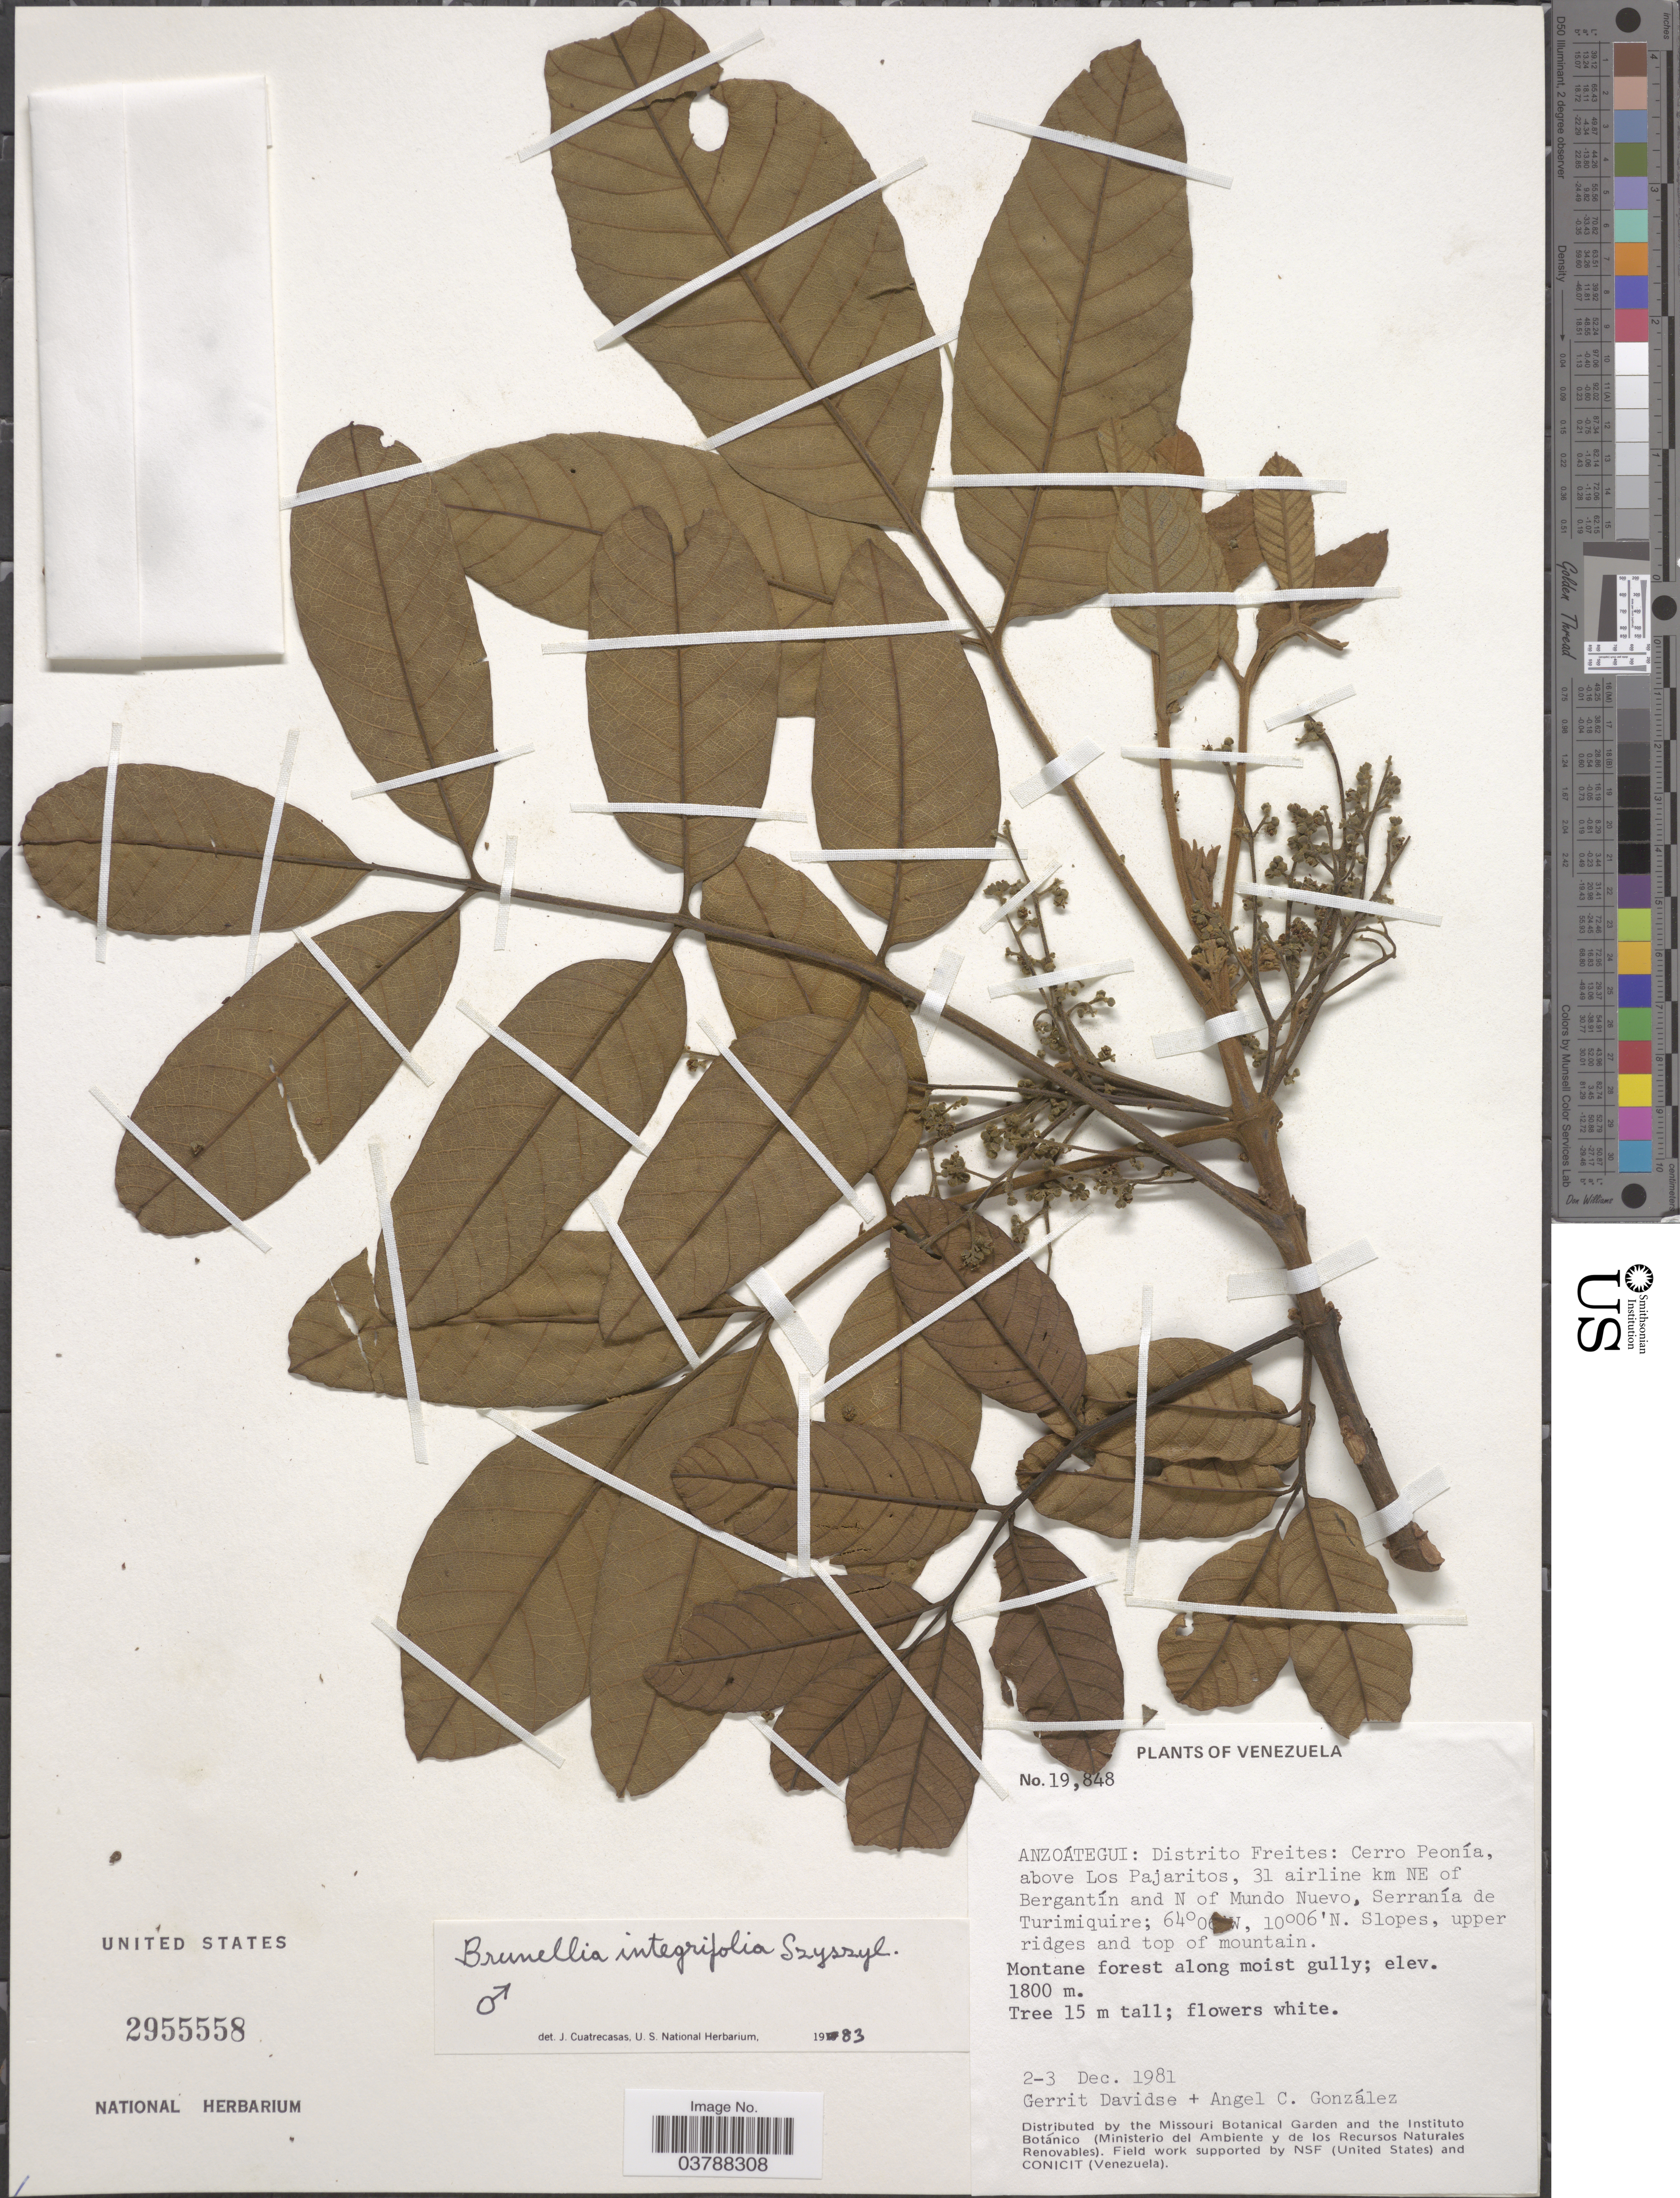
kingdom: Plantae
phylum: Tracheophyta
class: Magnoliopsida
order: Oxalidales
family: Brunelliaceae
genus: Brunellia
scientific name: Brunellia integrifolia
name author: Szyszyl.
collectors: G. Davidse & A. C. González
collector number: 19848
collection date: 1981-12-02/1981-12-03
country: Venezuela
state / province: Anzoategui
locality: Distrito Freites: Cerro Peonía, above Los Pajaritos, 31 airline km NE of Bergantín and N of Mundo Nuevo, Serranía de Turimiquire; N. slope.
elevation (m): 1800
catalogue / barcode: US 2955558